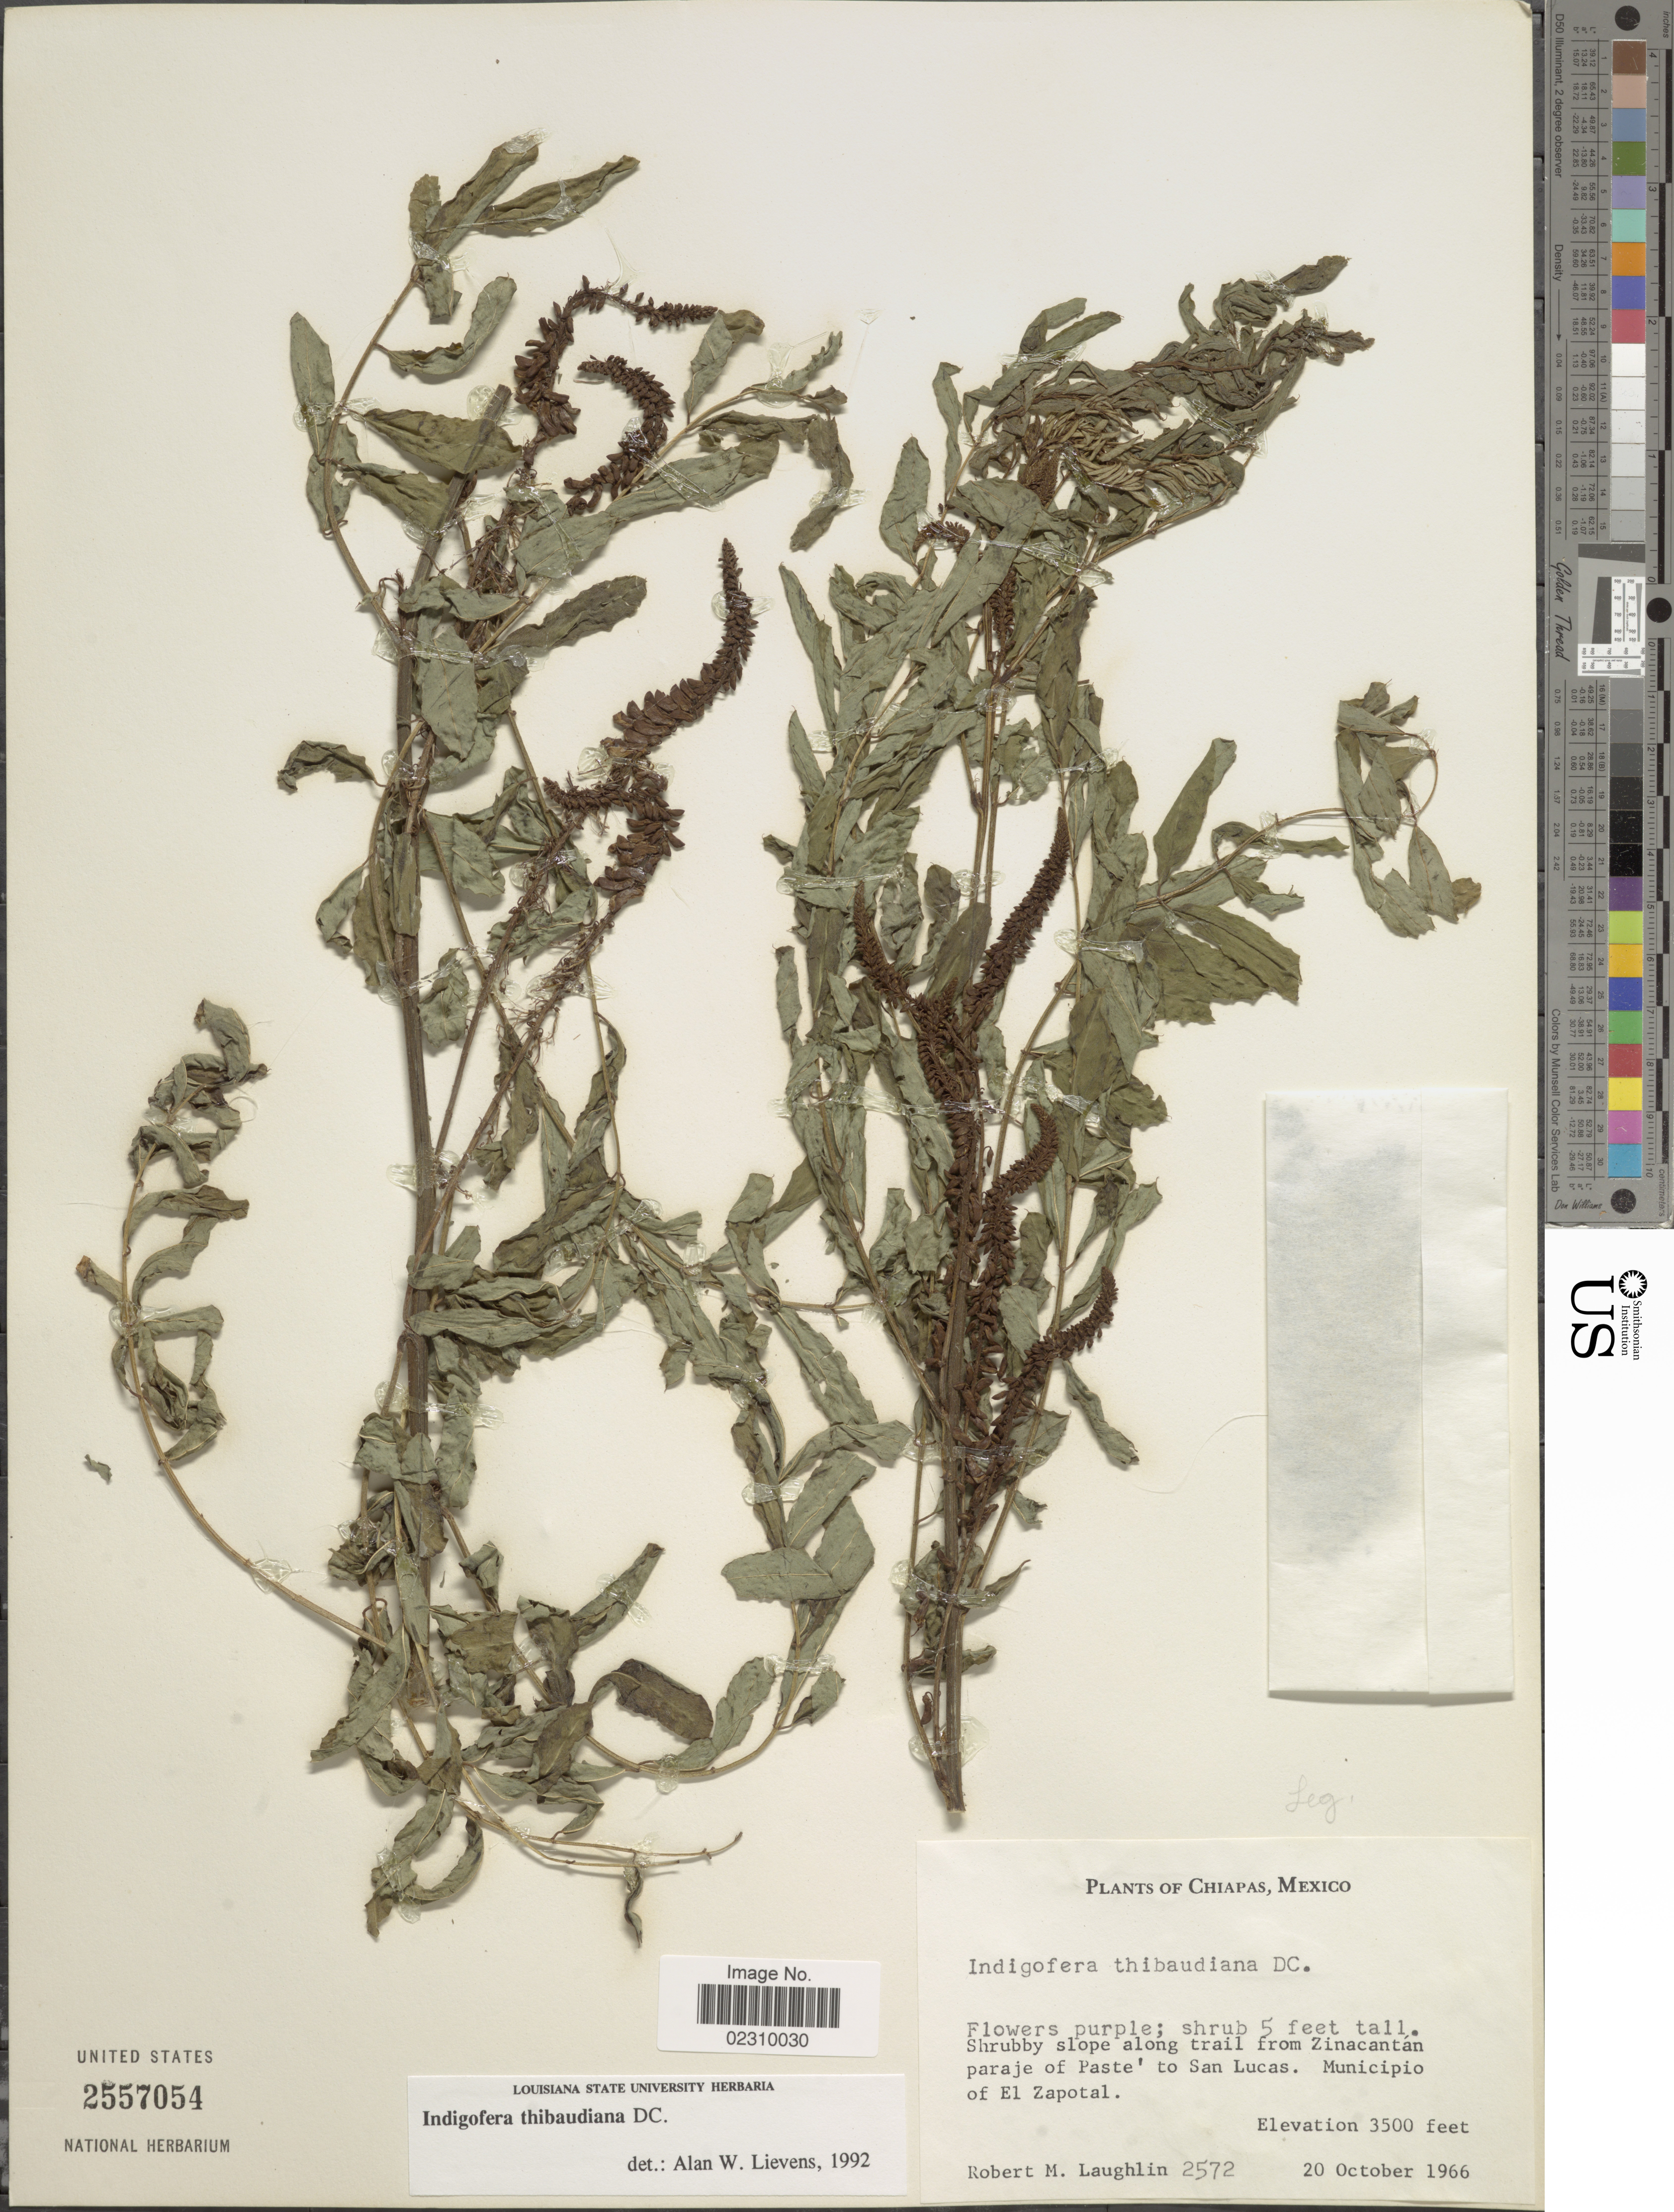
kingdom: Plantae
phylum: Tracheophyta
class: Magnoliopsida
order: Fabales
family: Fabaceae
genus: Indigofera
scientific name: Indigofera thibaudiana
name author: DC.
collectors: R. M. Laughlin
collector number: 2572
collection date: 1966-10-20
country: Mexico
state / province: Chiapas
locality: Shrubby slope along trail from Zinacantan paraje of Paste to San Lucas. Municipio of El Zapotal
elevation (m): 1067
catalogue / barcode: US 2557054